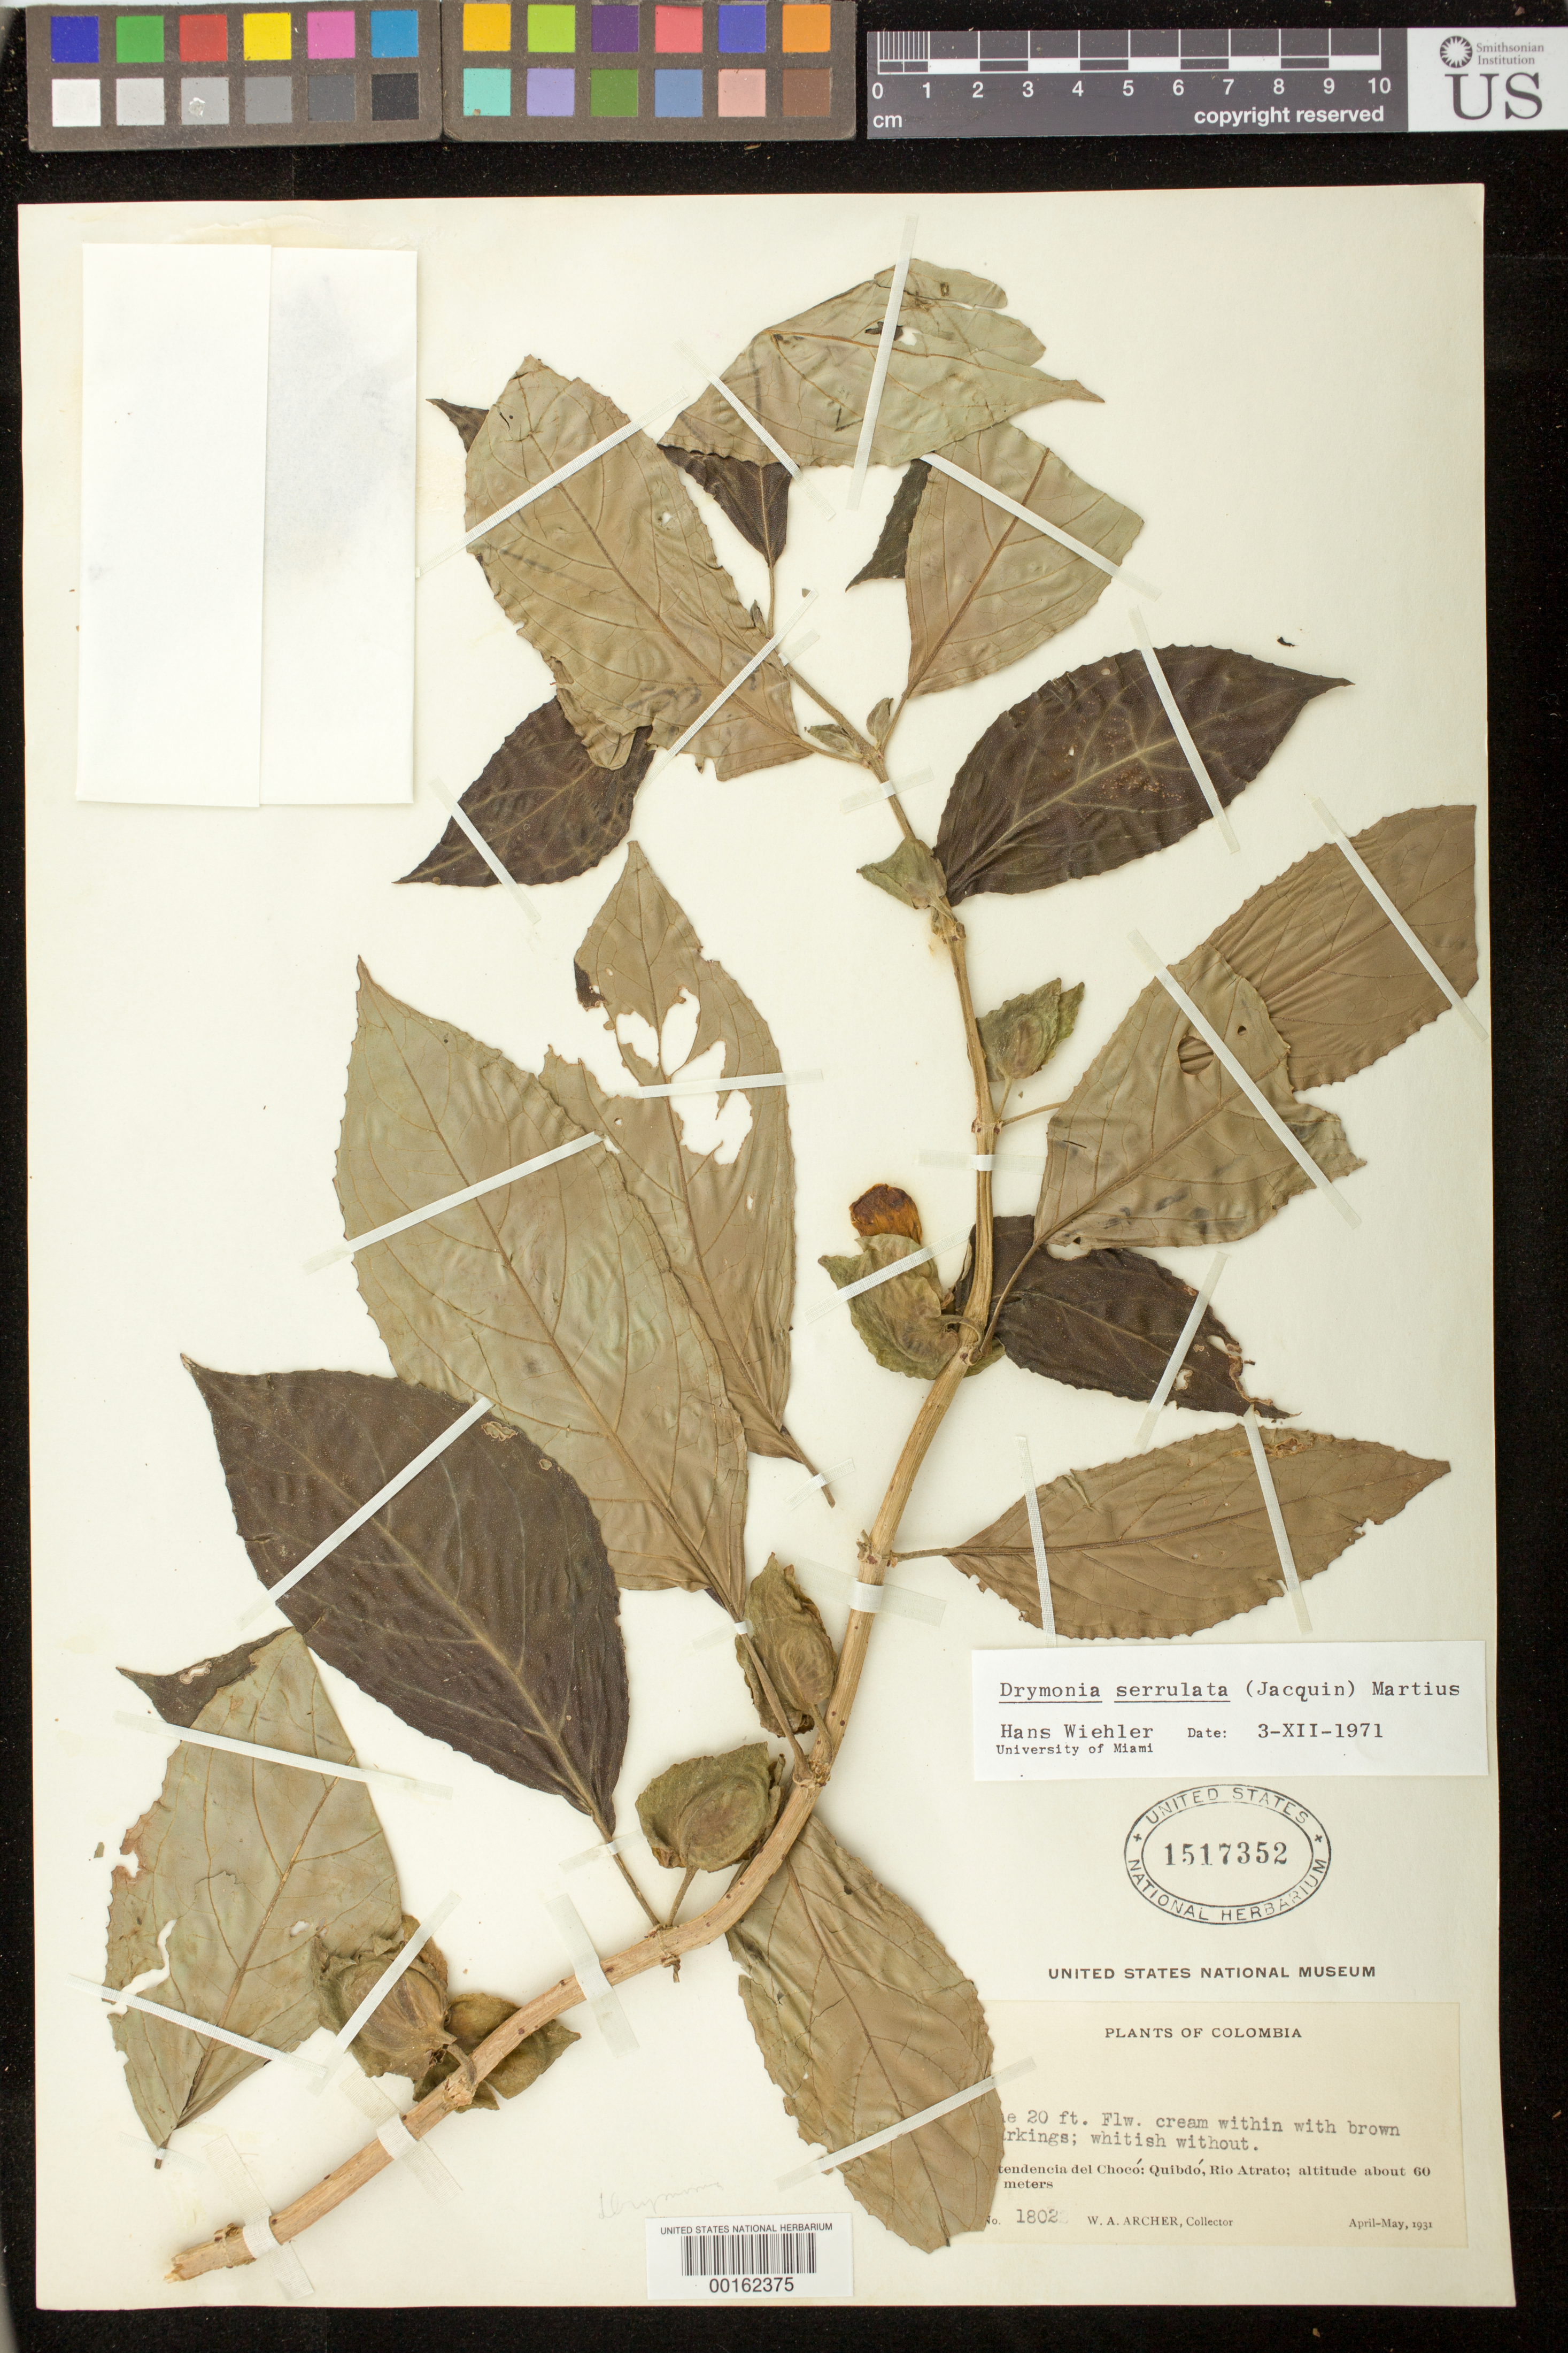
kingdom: Plantae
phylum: Tracheophyta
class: Magnoliopsida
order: Lamiales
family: Gesneriaceae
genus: Drymonia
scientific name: Drymonia serrulata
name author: (Jacq.) Mart.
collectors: A. W. Archer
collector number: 1802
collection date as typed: Apr-May 1931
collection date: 1931-04/1931-05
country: Colombia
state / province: Chocó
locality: Quibdo, Rio Atrato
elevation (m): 60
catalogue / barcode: US 1517352